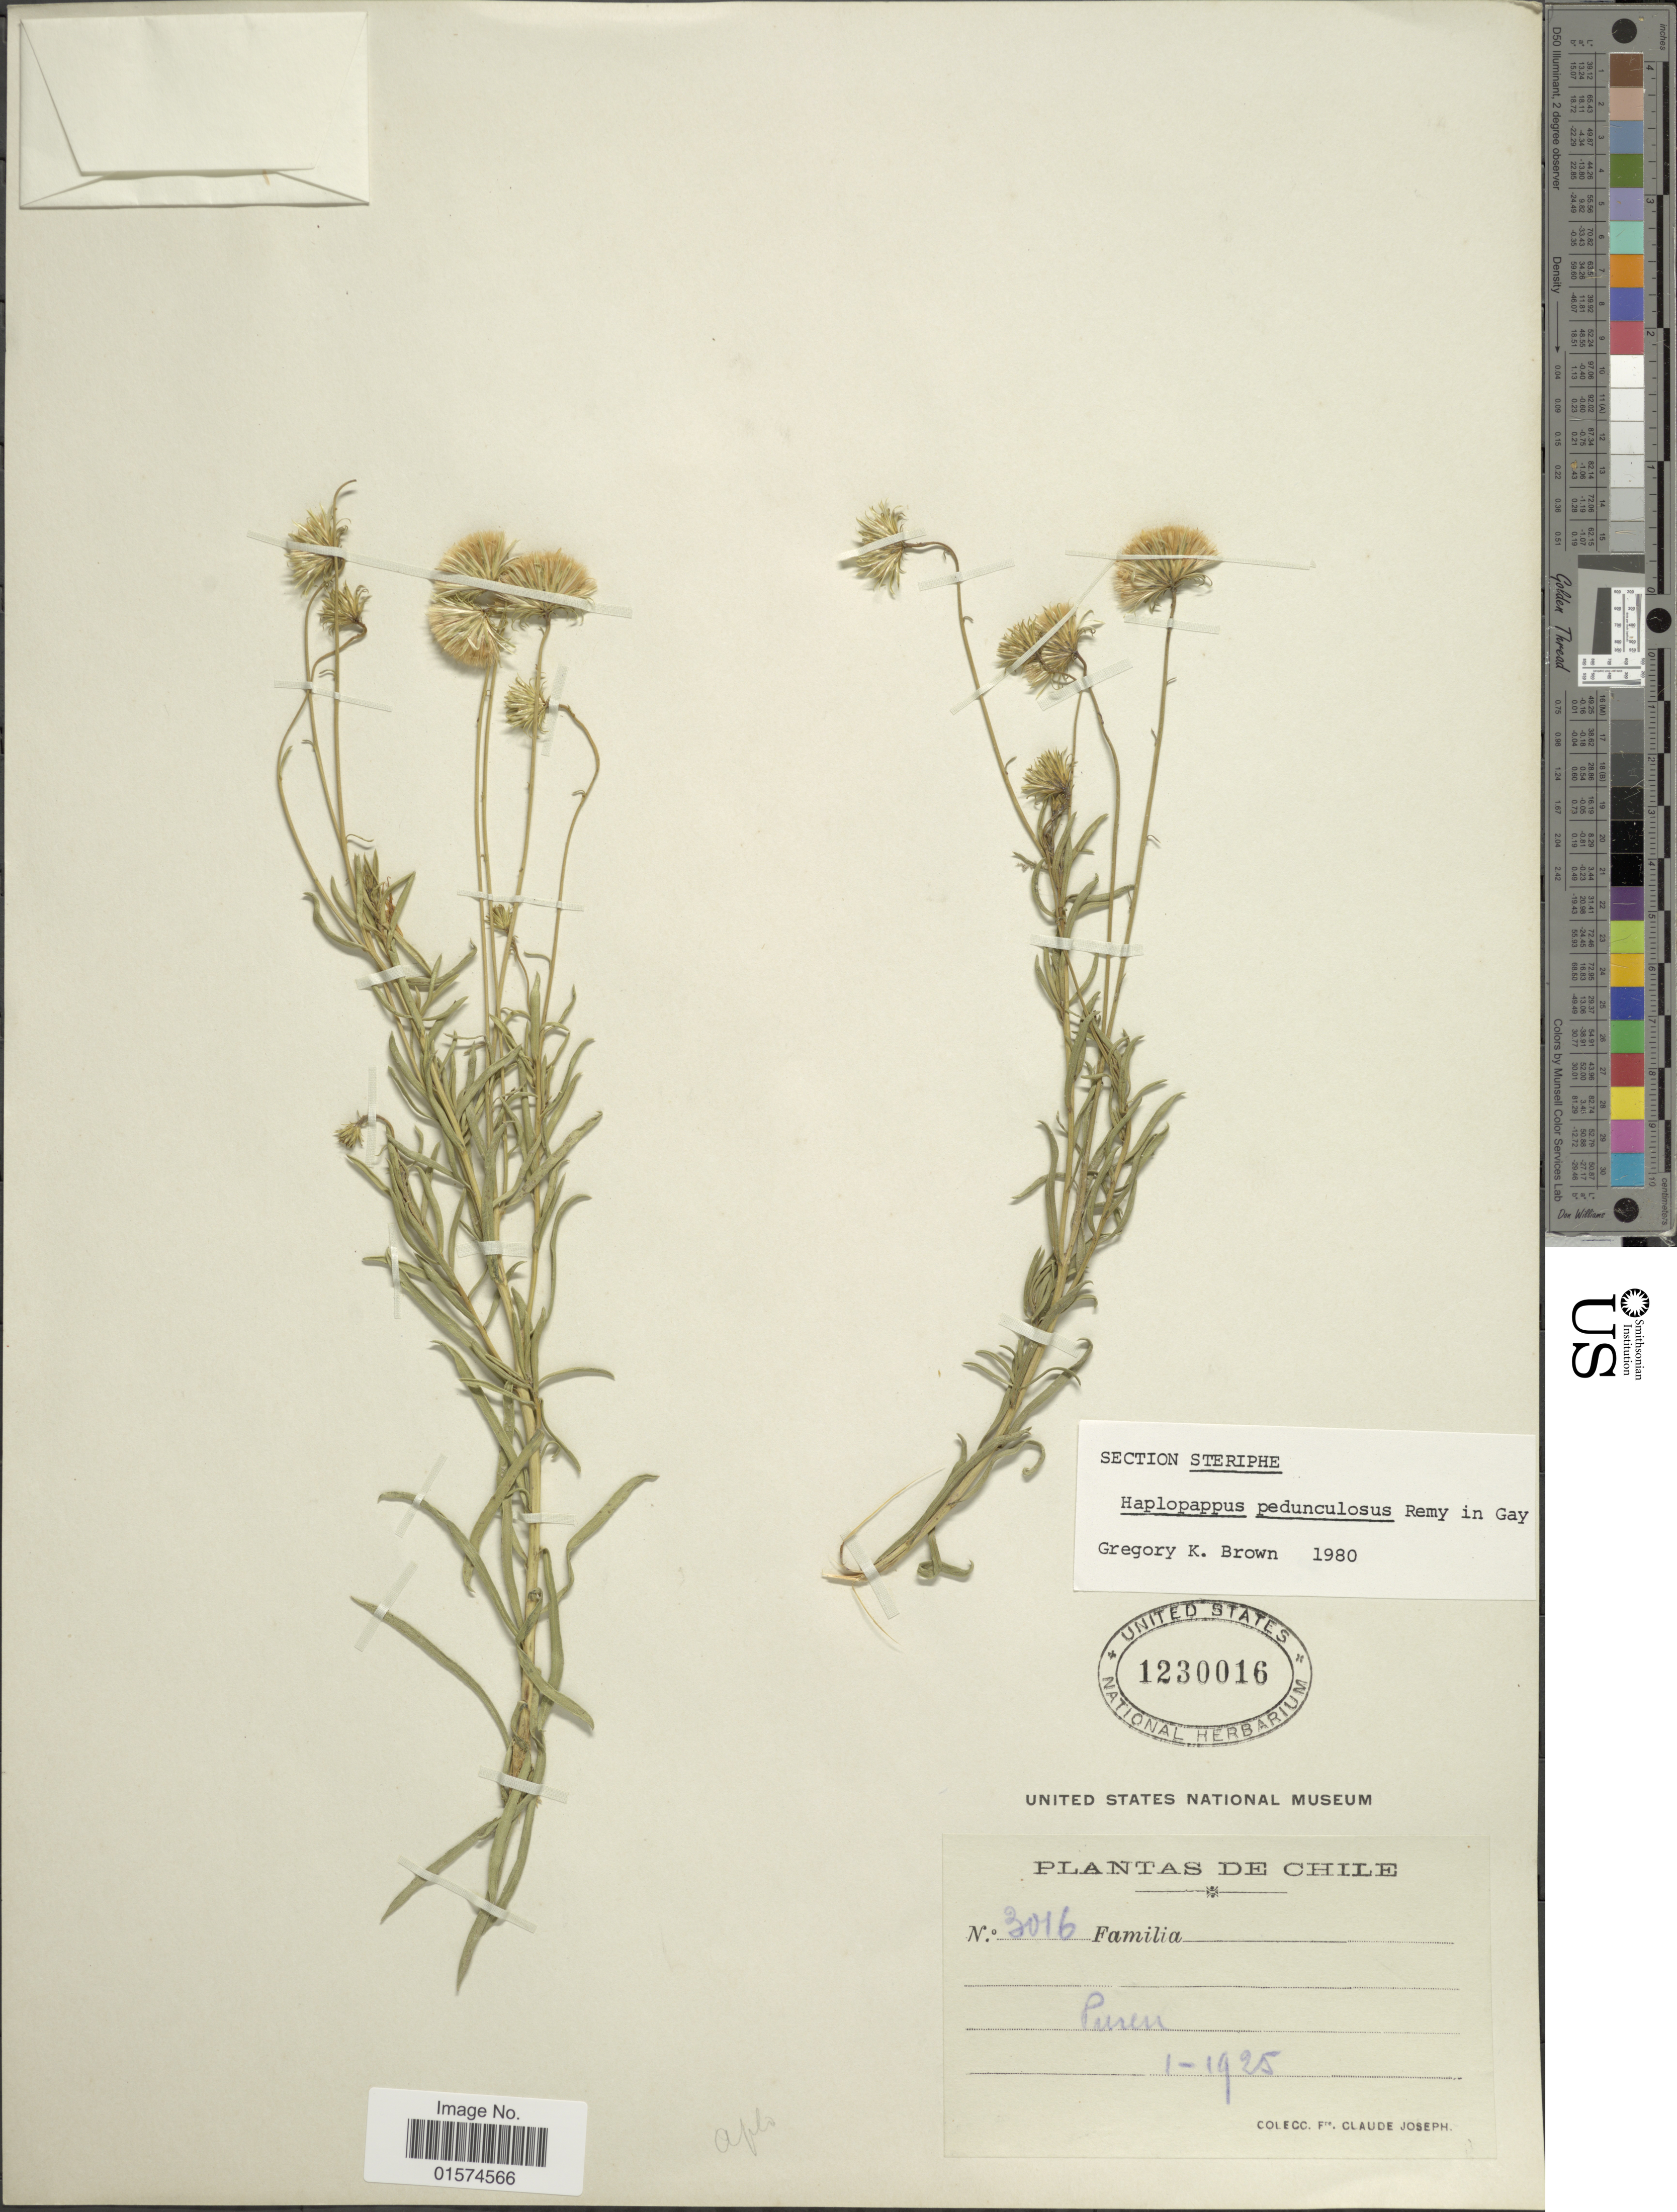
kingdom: Plantae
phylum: Tracheophyta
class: Magnoliopsida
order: Asterales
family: Asteraceae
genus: Haplopappus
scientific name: Haplopappus pedunculosus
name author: J. Rémy in Gay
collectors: Frere Claude Joseph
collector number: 3016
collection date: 1925-01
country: Chile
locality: Puren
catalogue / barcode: US 1230016